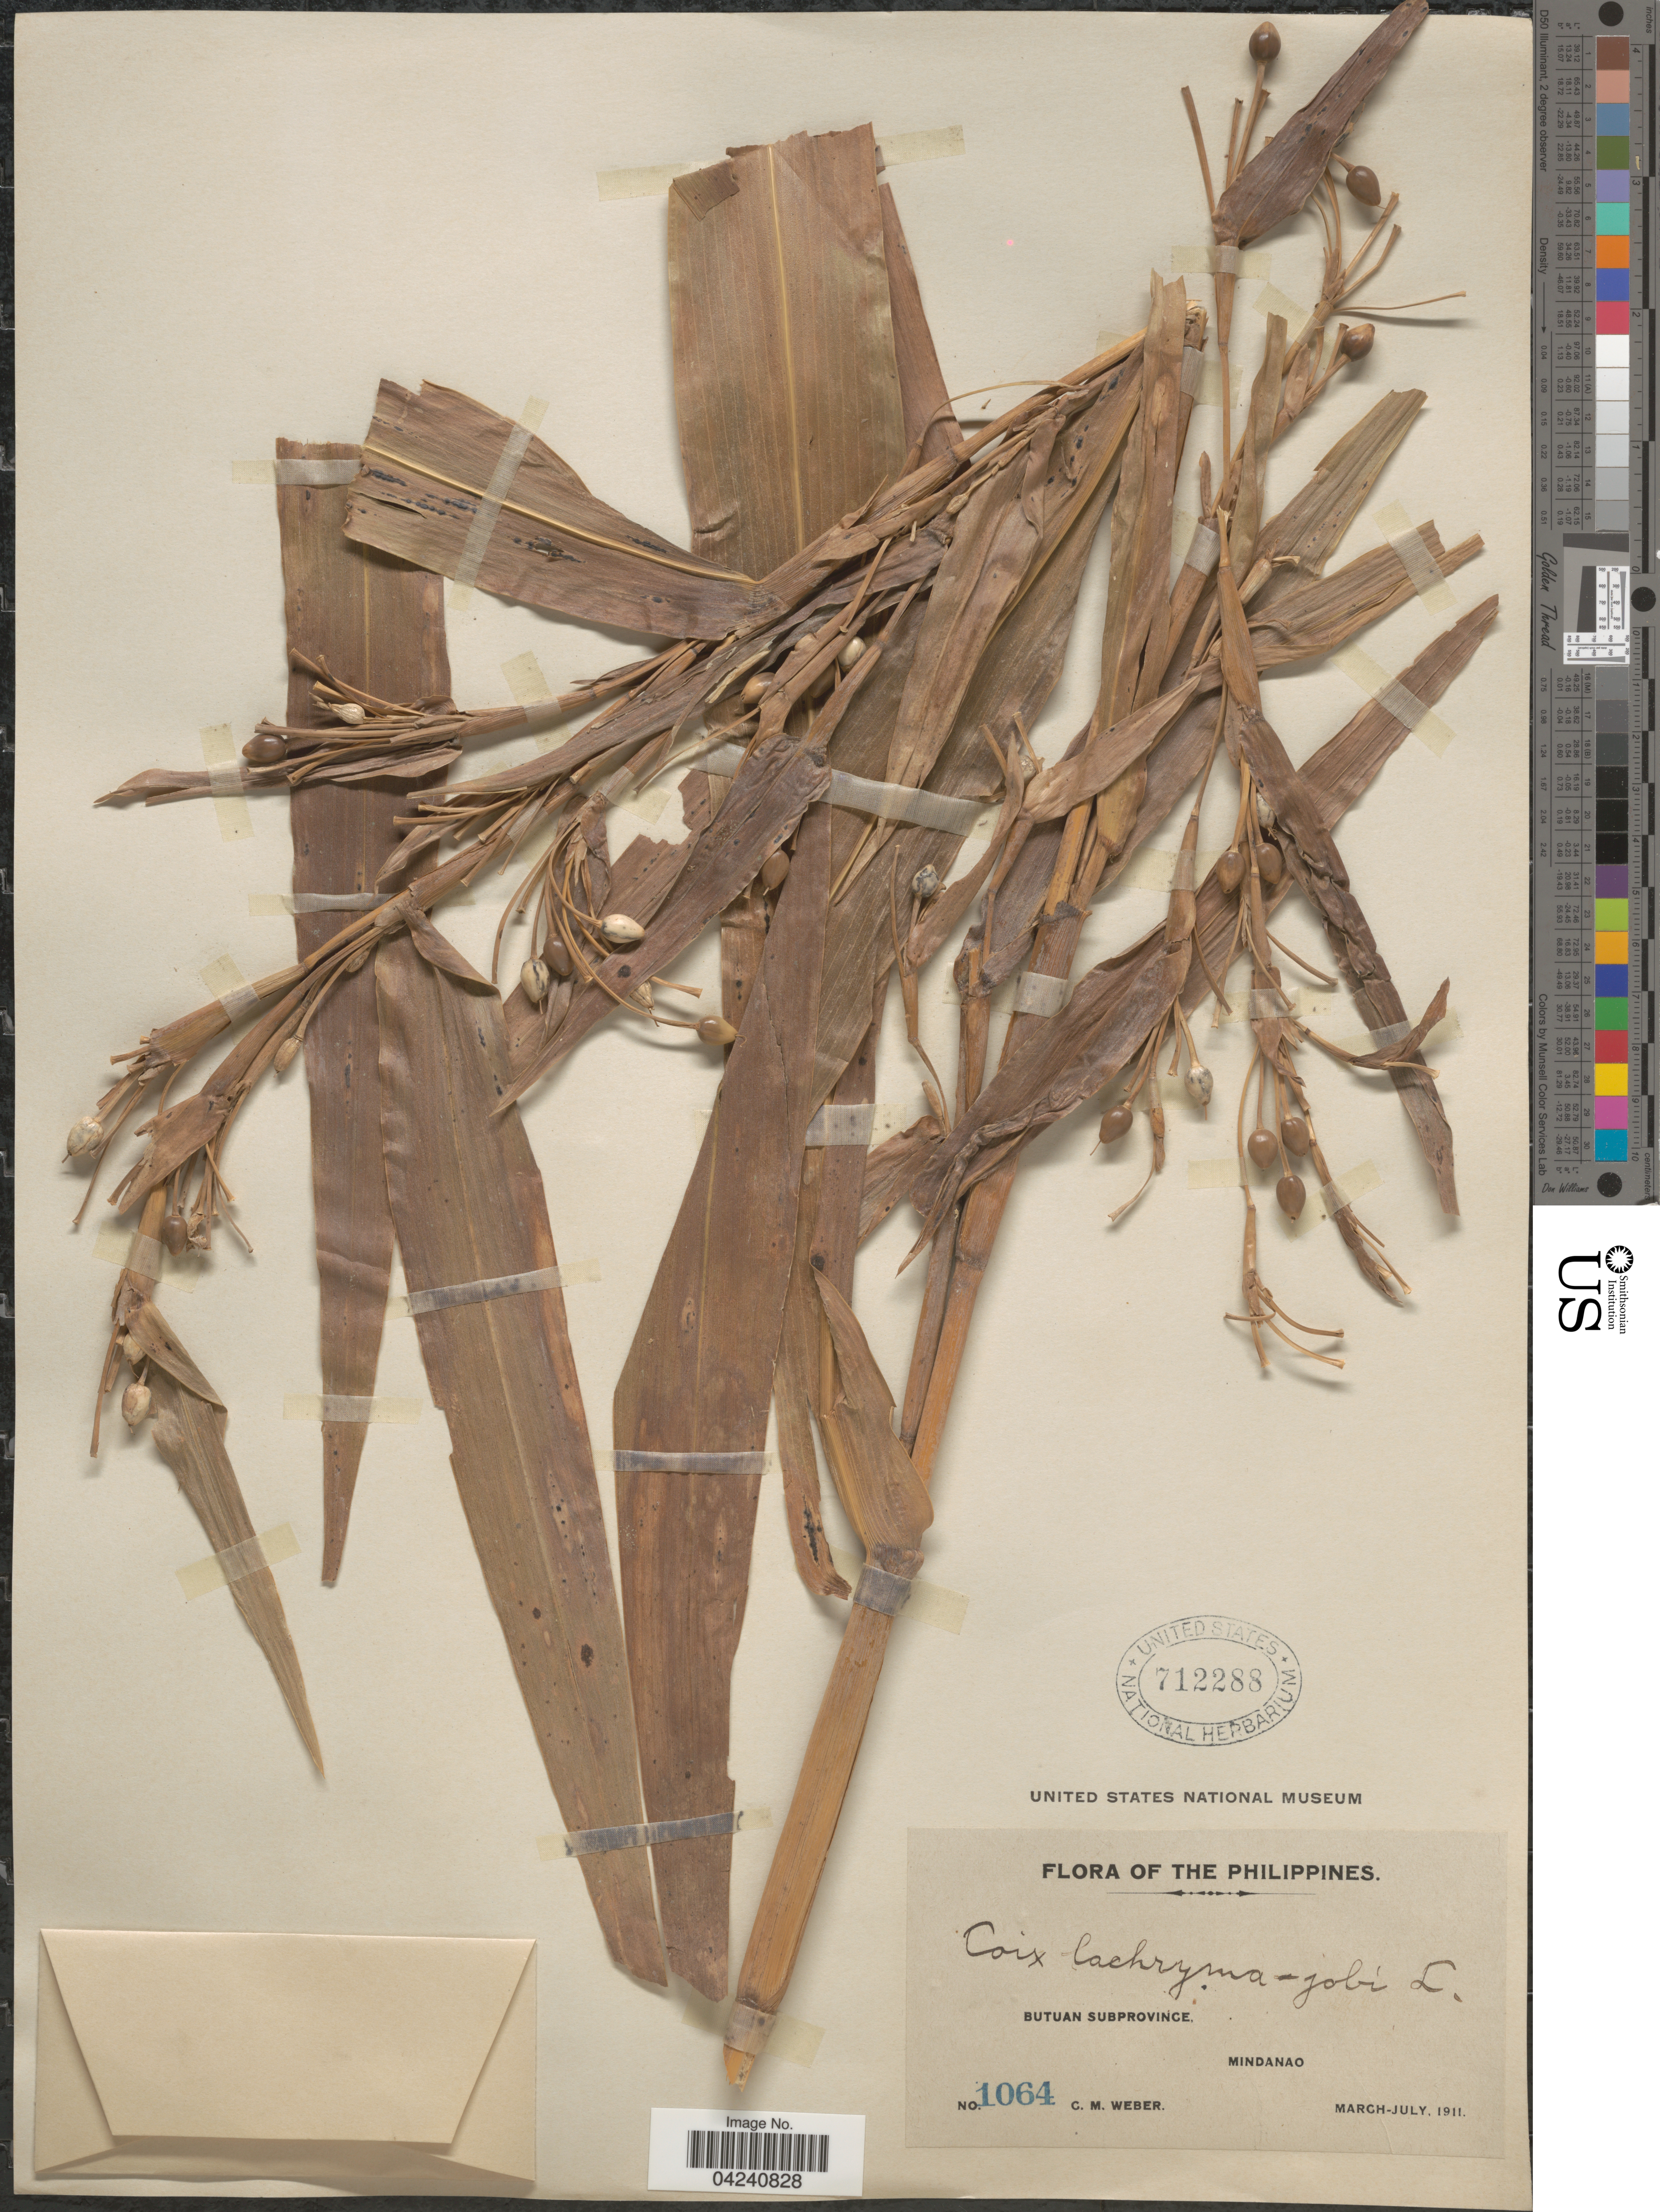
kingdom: Plantae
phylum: Tracheophyta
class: Liliopsida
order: Poales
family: Poaceae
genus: Coix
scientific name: Coix lacryma-jobi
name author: L.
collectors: C. M. Weber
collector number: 1064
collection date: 1911-03/1911-07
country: Philippines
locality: Butuan Subprovince. Mindanao.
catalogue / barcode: US 712288